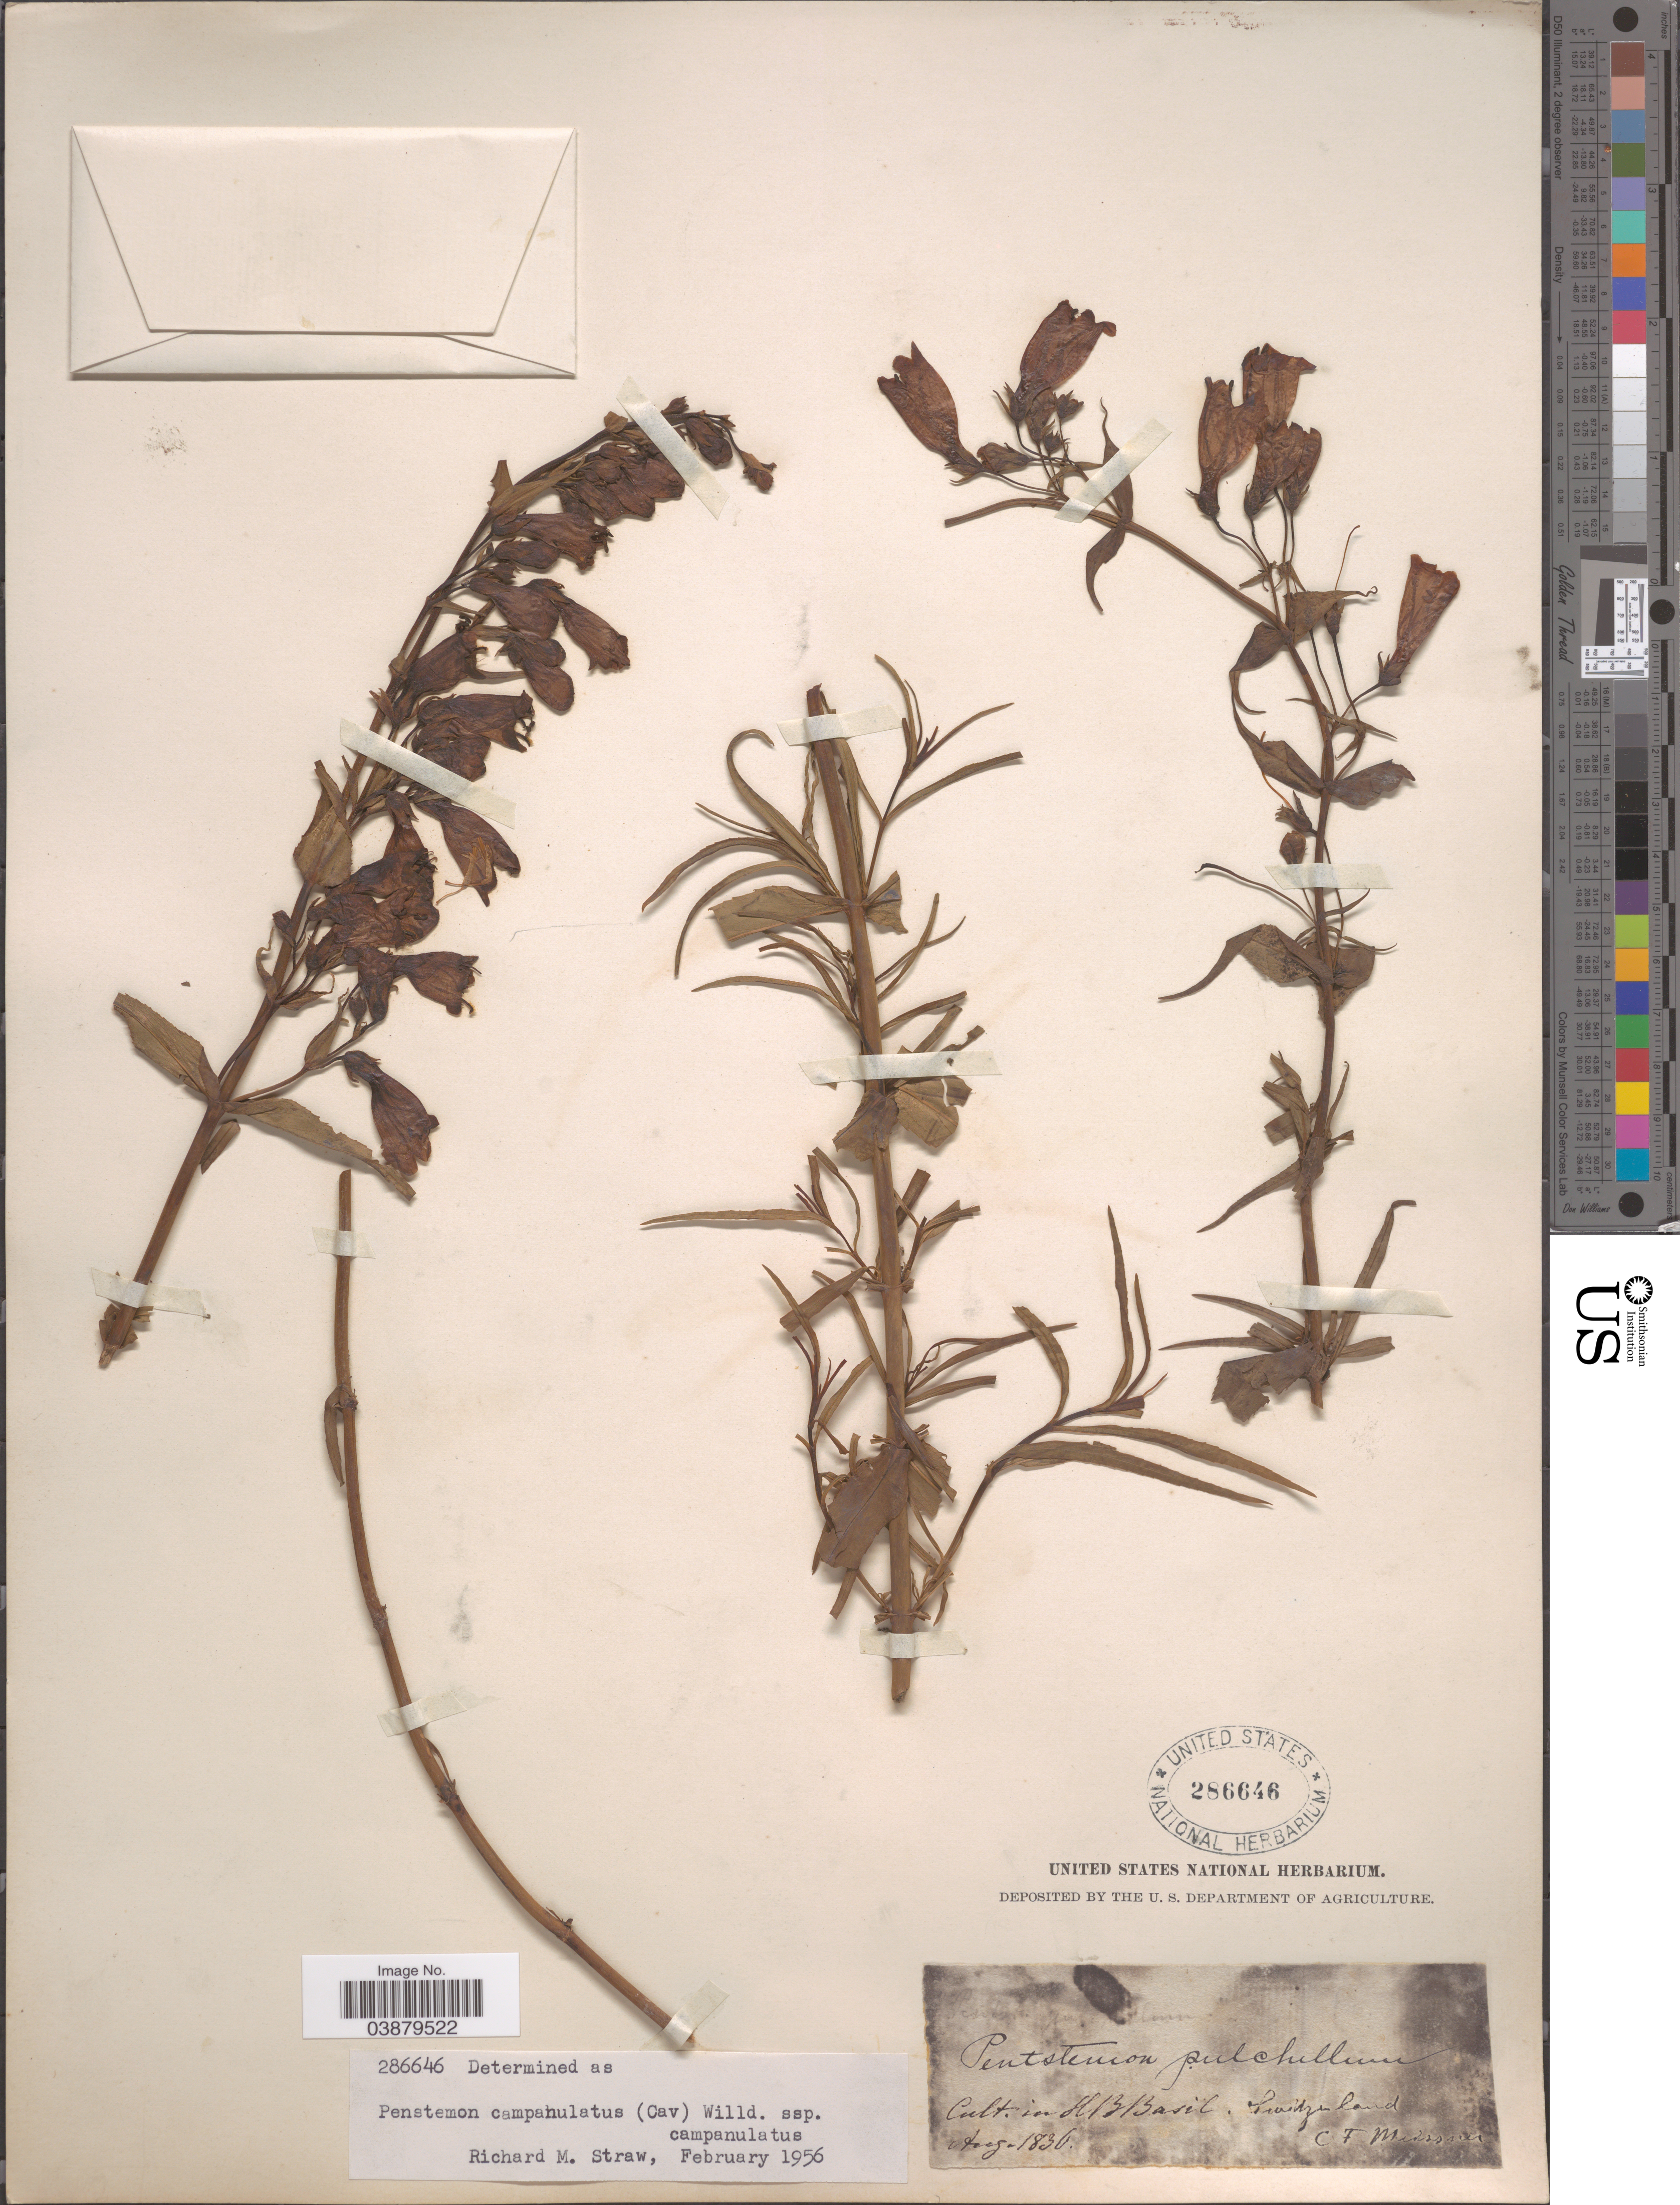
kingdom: Plantae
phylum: Tracheophyta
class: Magnoliopsida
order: Lamiales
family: Plantaginaceae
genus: Penstemon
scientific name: Penstemon campanulatus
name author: (Cav.) Willd.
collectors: C. F. W. Meissner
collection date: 1836-08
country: Switzerland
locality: Cult. in HB Basil.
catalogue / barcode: US 286646